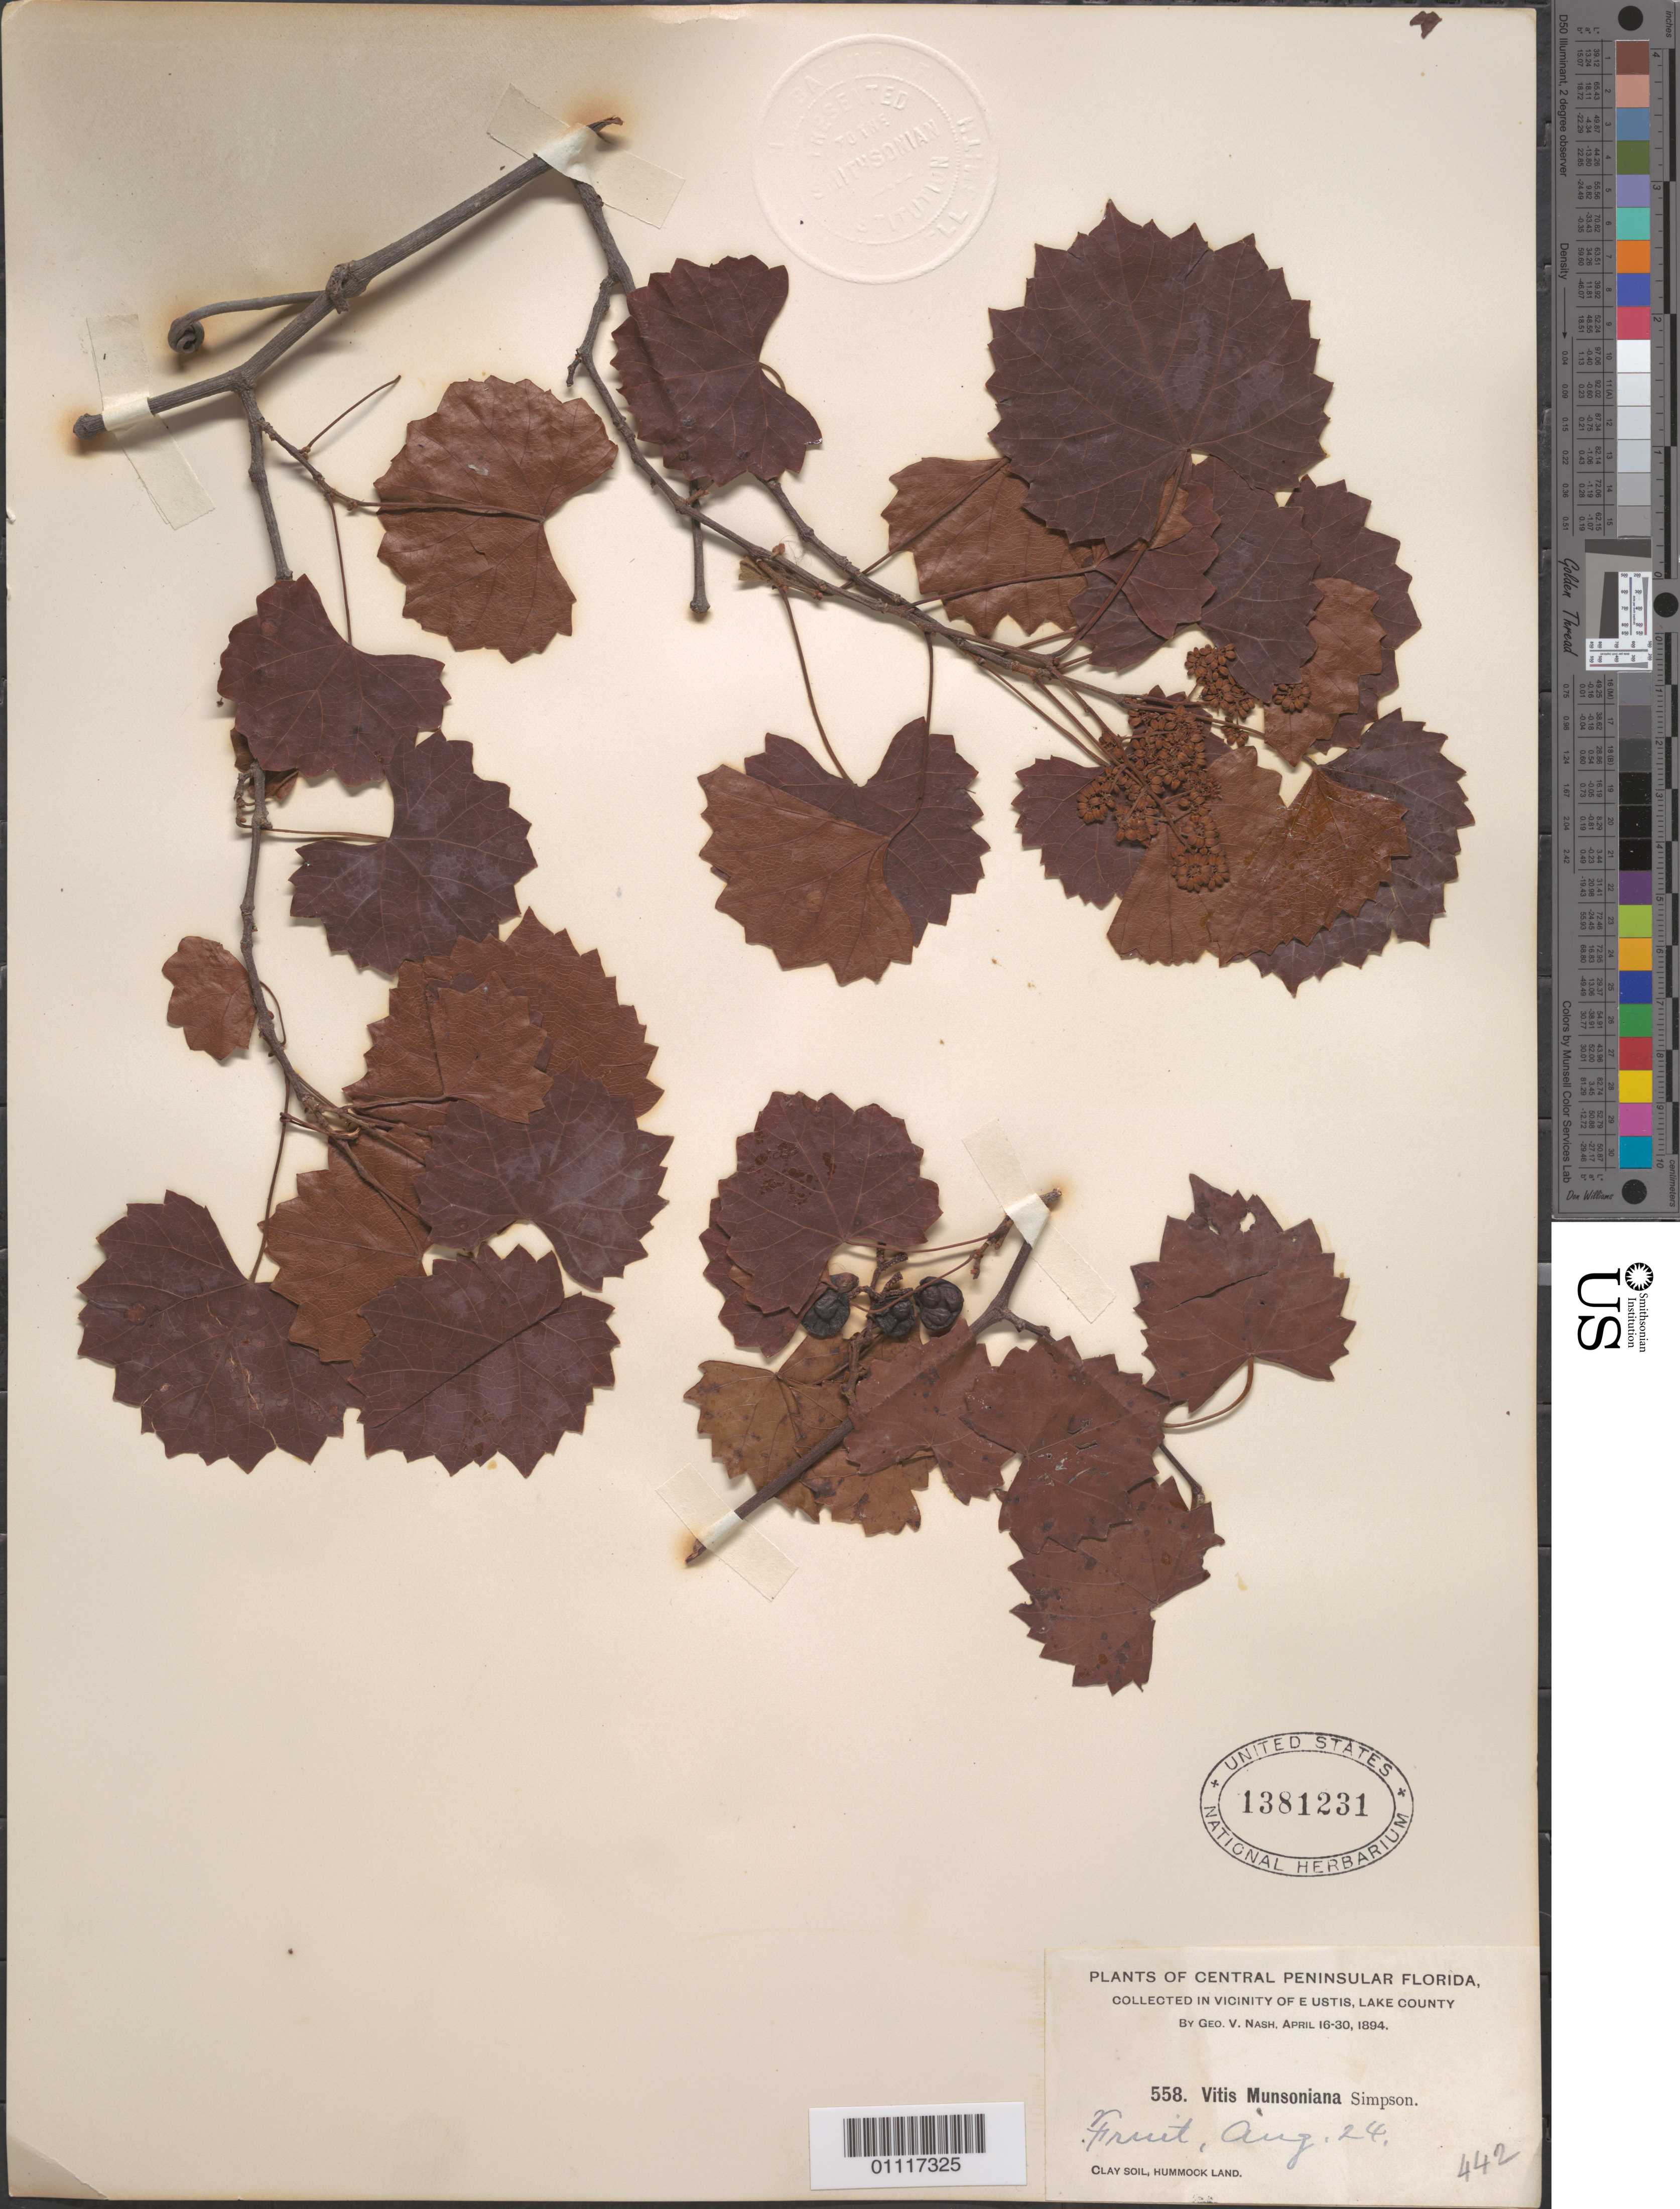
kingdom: Plantae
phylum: Tracheophyta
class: Magnoliopsida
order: Vitales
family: Vitaceae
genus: Vitis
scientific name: Vitis munsoniana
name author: J.H. Simpson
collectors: G. V. Nash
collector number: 558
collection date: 1894-08-24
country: United States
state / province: Florida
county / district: Lake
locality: vicinity of eustis, Clay Soil, Hummock Land.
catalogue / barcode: US 1381231